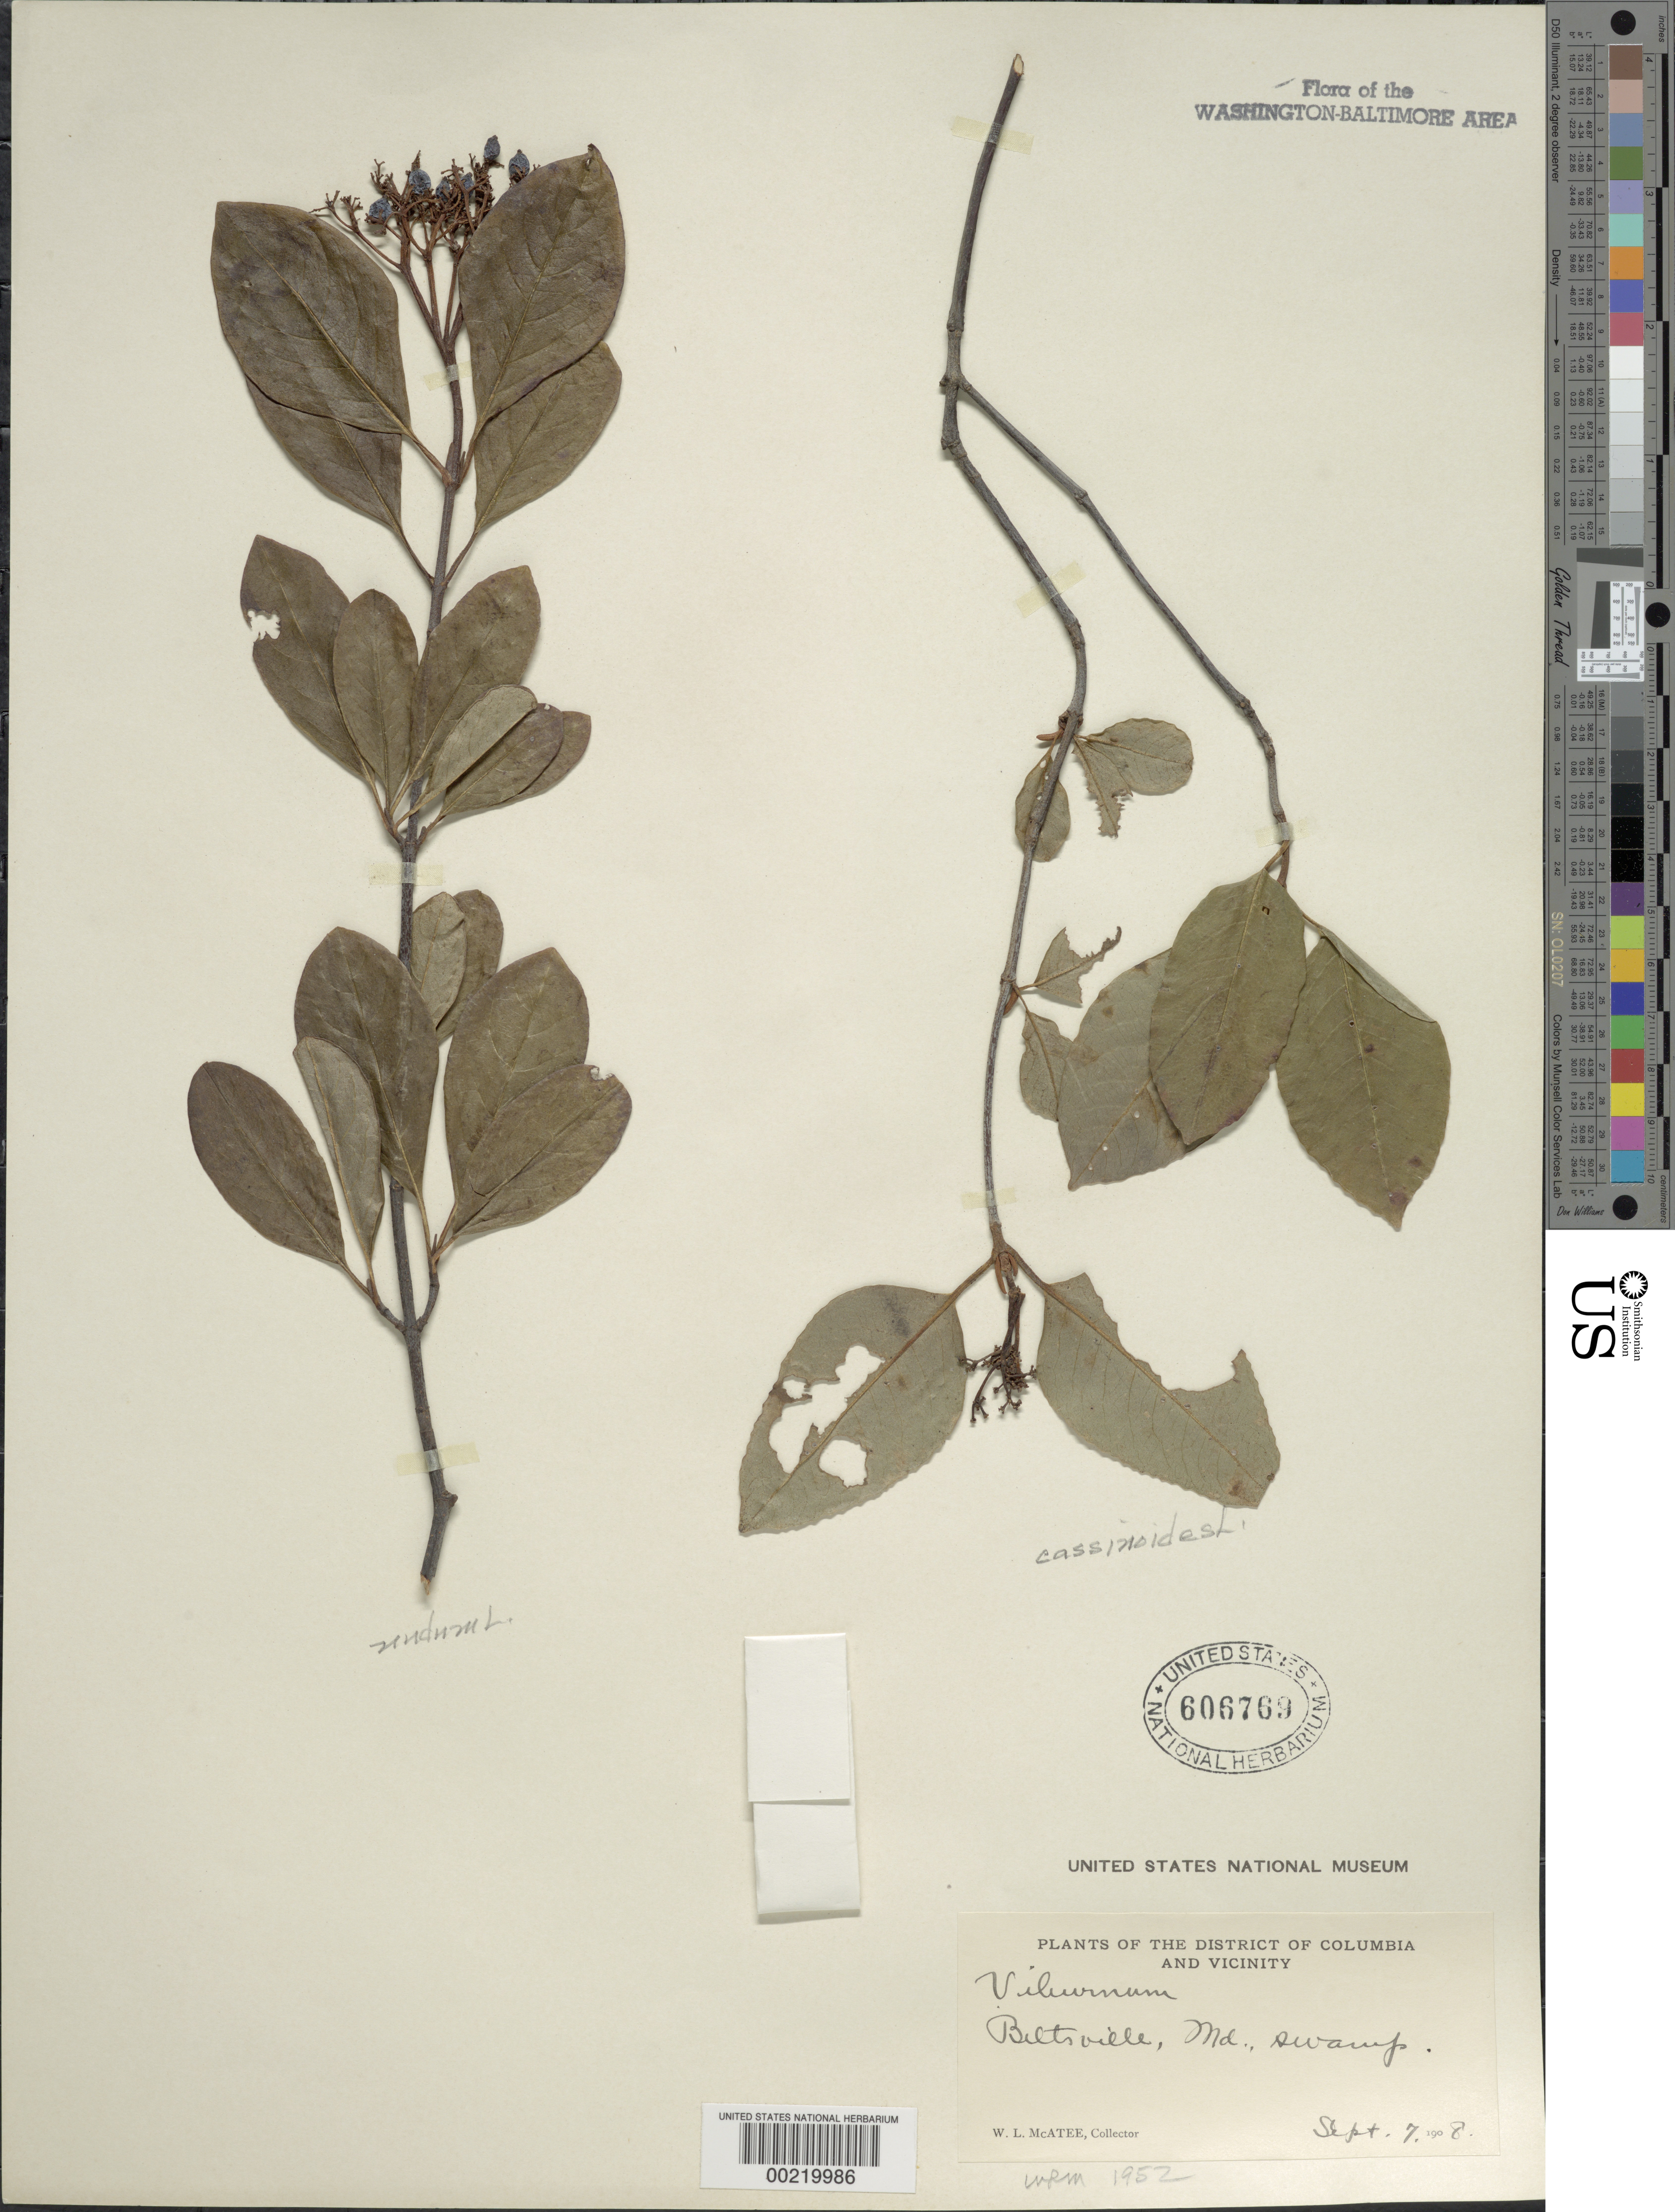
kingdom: Plantae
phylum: Tracheophyta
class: Magnoliopsida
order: Dipsacales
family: Viburnaceae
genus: Viburnum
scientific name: Viburnum nudum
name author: L.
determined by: McAtee, W. L.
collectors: W. McAtee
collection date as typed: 07 Sep 1908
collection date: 1908-09-07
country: United States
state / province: Maryland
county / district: Prince George's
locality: Beltsville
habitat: Swamp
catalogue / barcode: US 606769